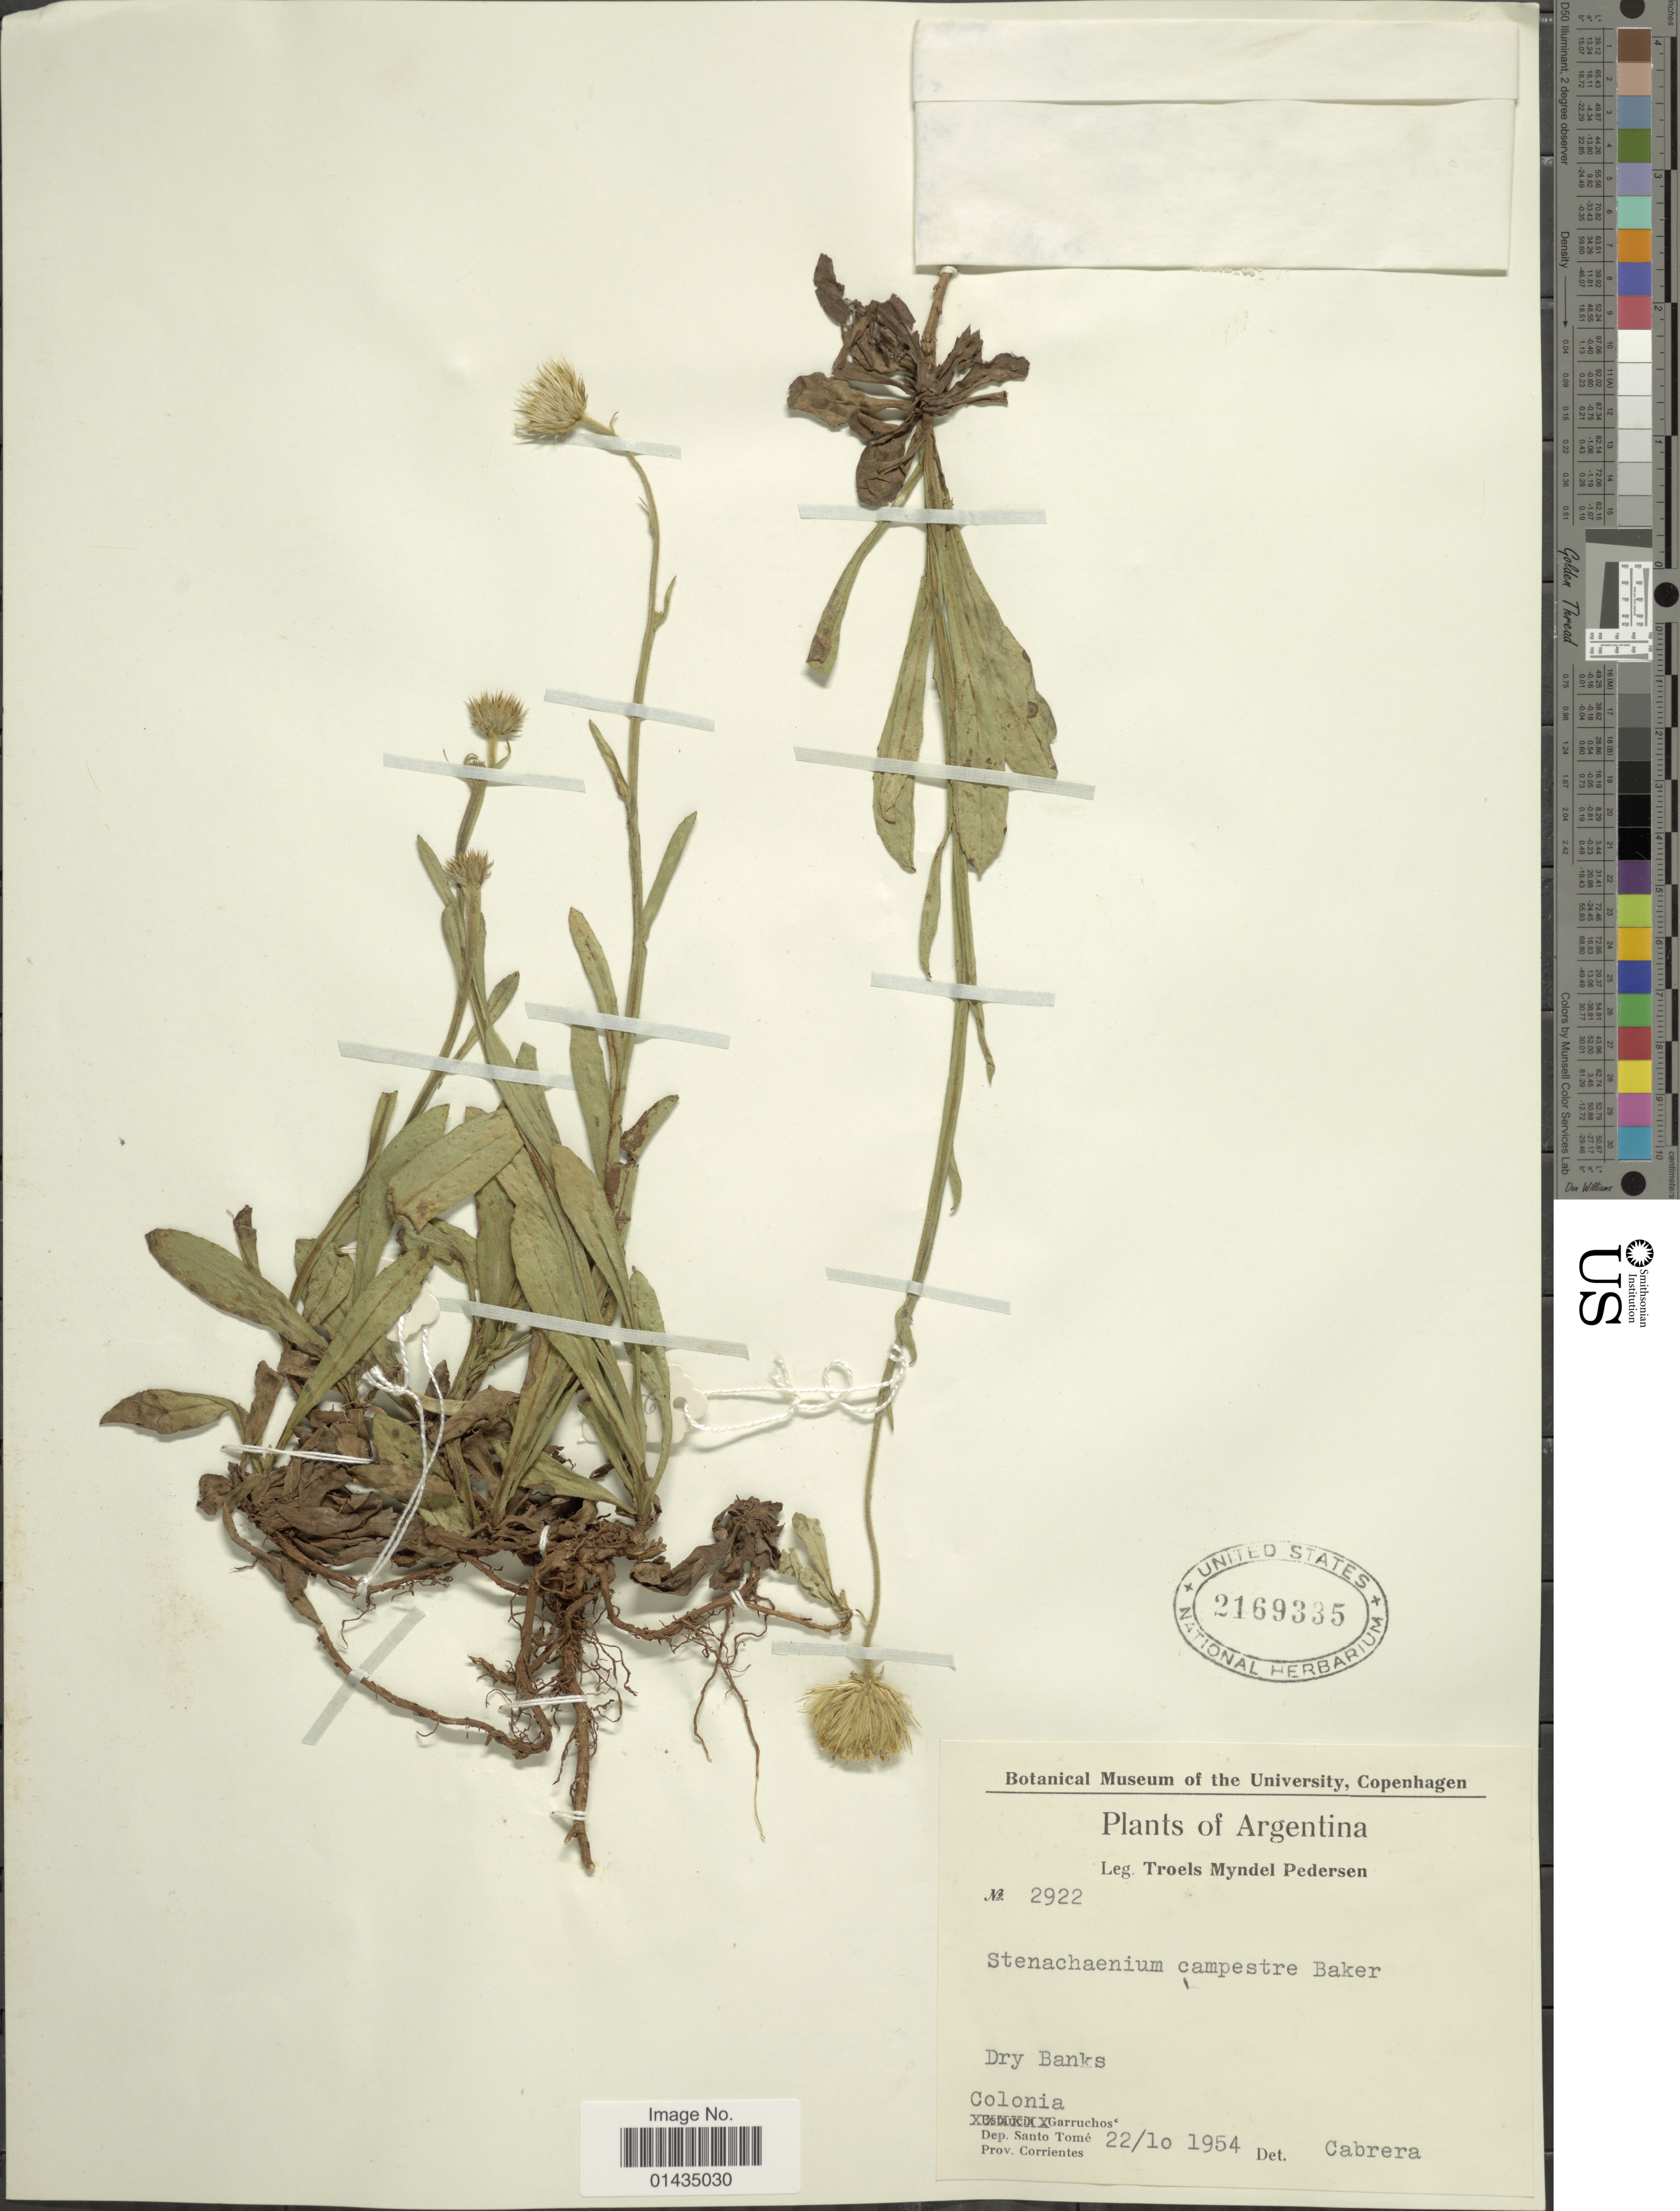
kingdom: Plantae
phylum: Tracheophyta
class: Magnoliopsida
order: Asterales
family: Asteraceae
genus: Stenachaenium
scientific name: Stenachaenium campestre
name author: Baker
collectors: T. Pederson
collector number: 2922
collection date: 1954-10-22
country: Argentina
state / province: Corrientes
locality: Dry banks, Colonia Garruchos, Dep. Santo Tomé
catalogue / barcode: US 2169335